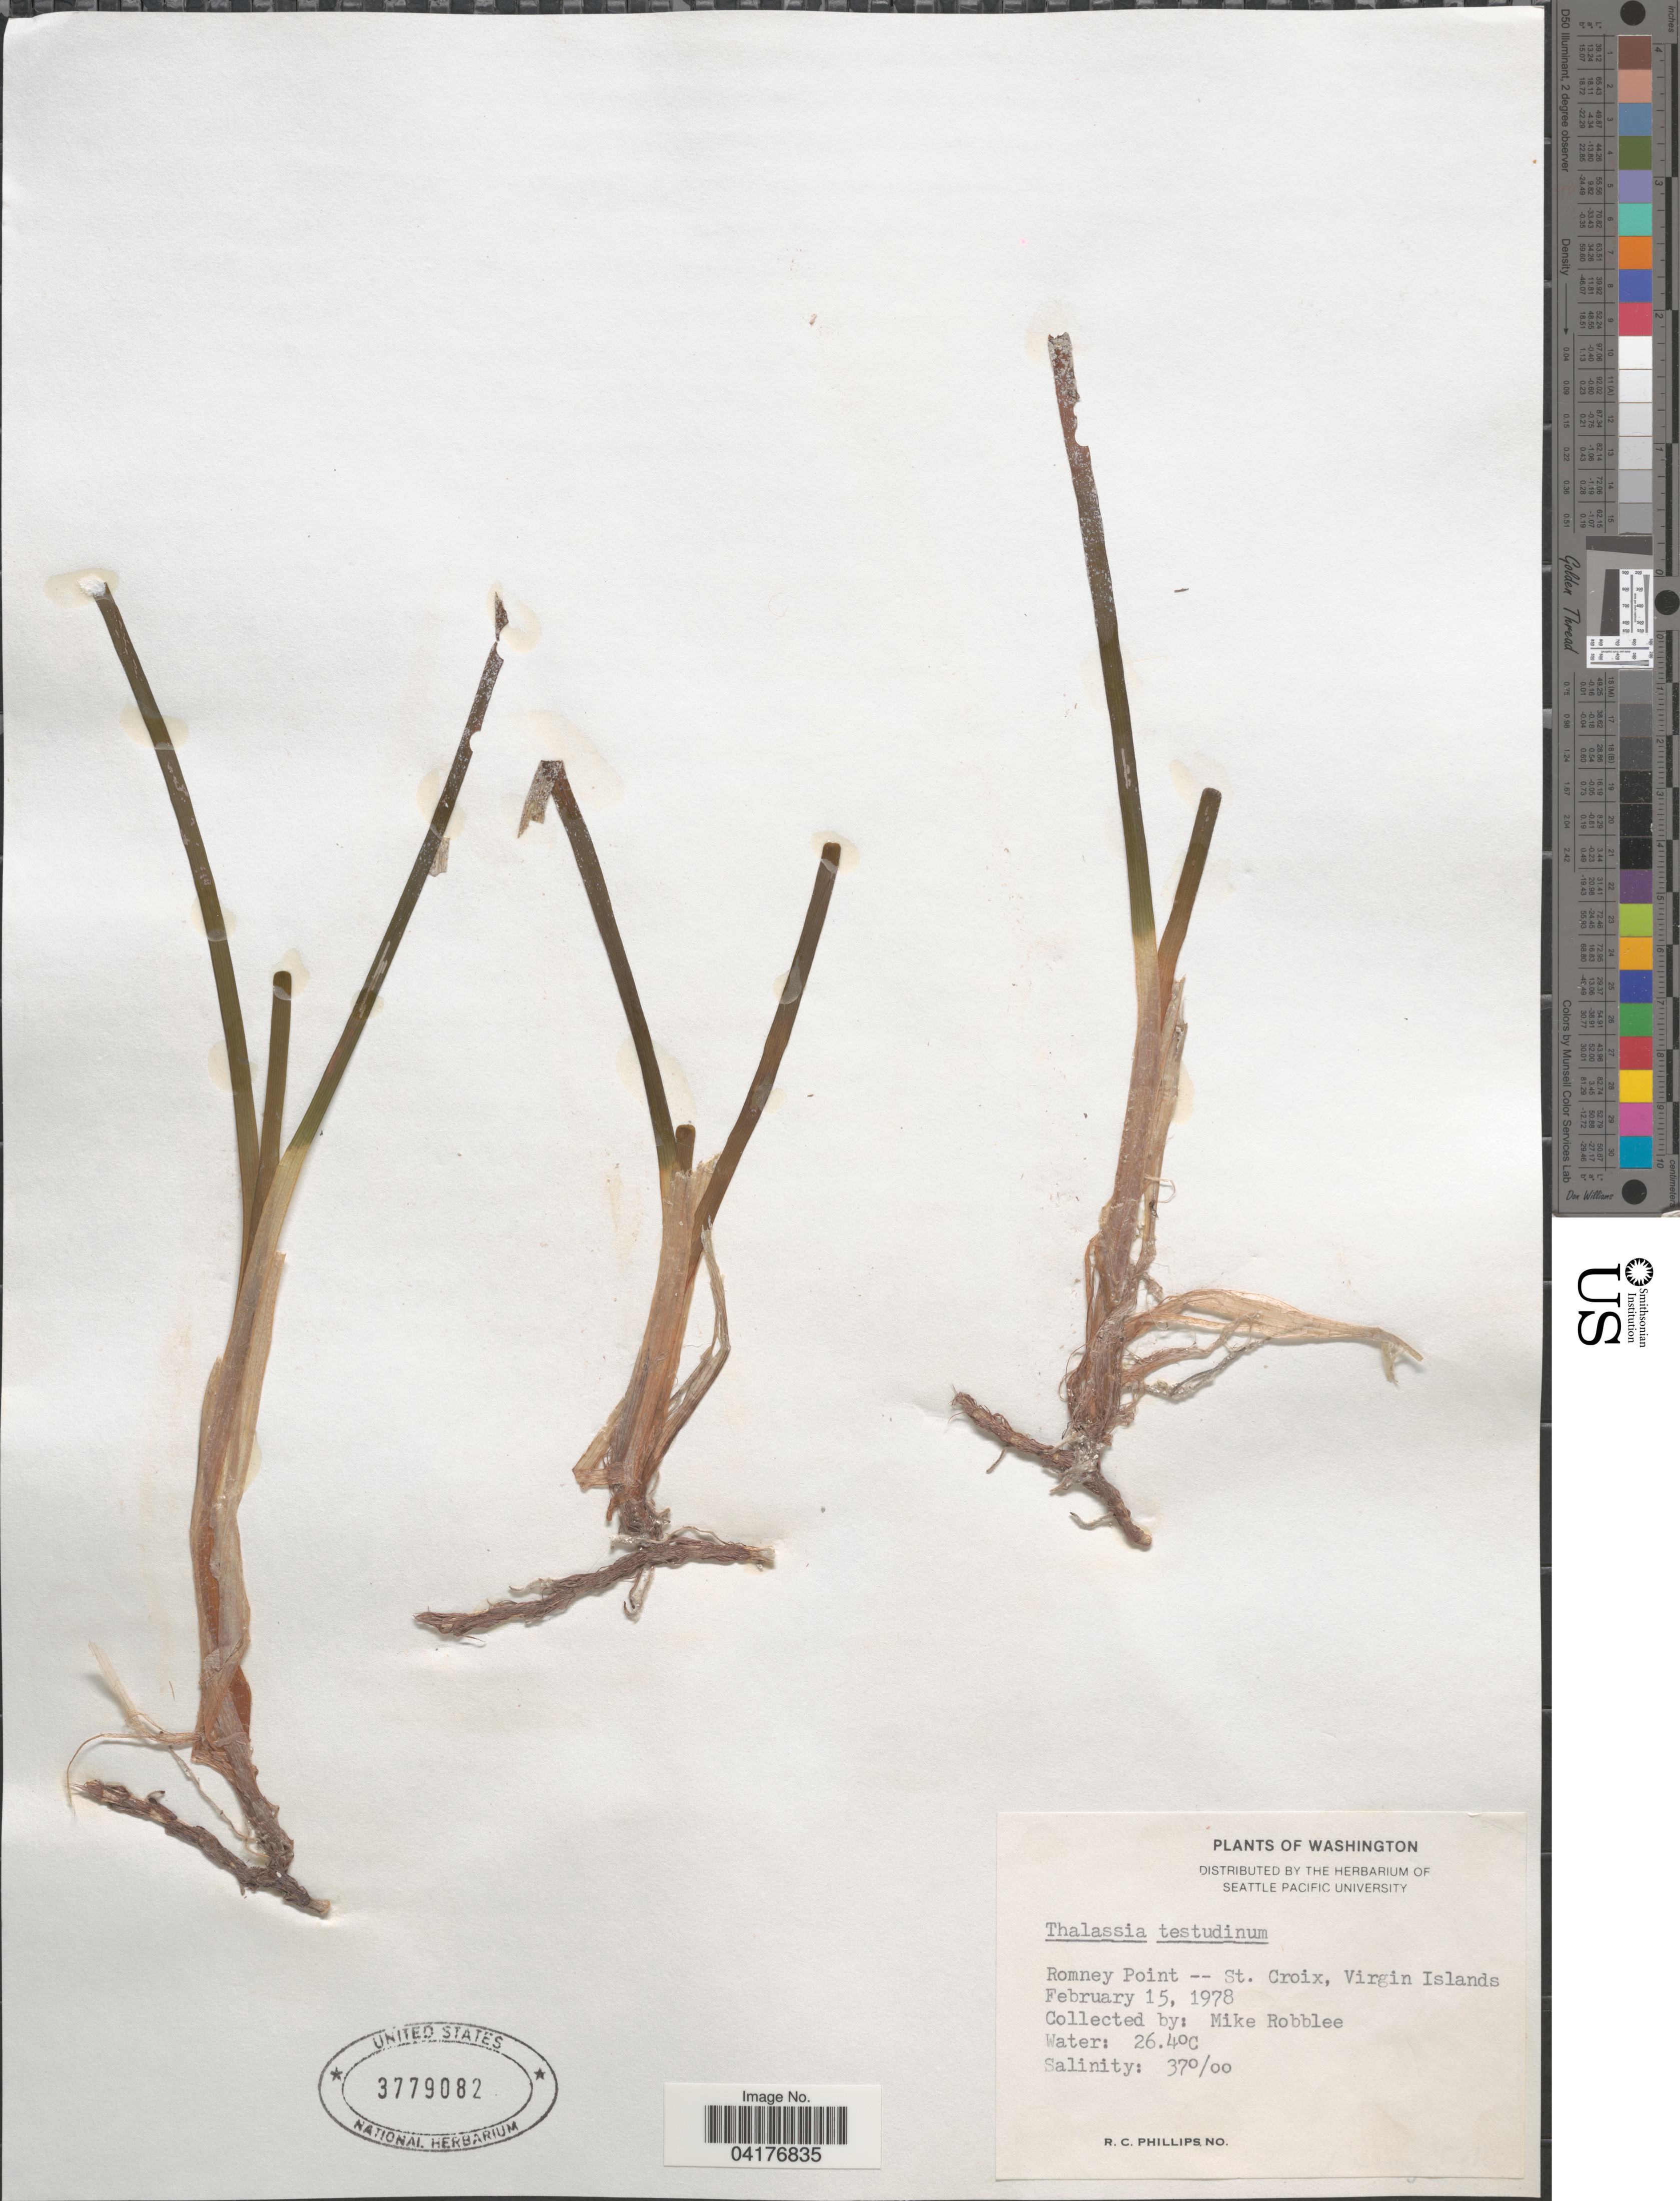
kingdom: Plantae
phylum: Tracheophyta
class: Liliopsida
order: Alismatales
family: Hydrocharitaceae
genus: Thalassia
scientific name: Thalassia testudinum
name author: Banks & Sol. ex K.D. Koenig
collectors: M. Robblee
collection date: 1978-02-15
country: U.S. Virgin Islands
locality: Romney Point -- St. Croix, Virgin Islands.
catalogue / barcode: US 3779082